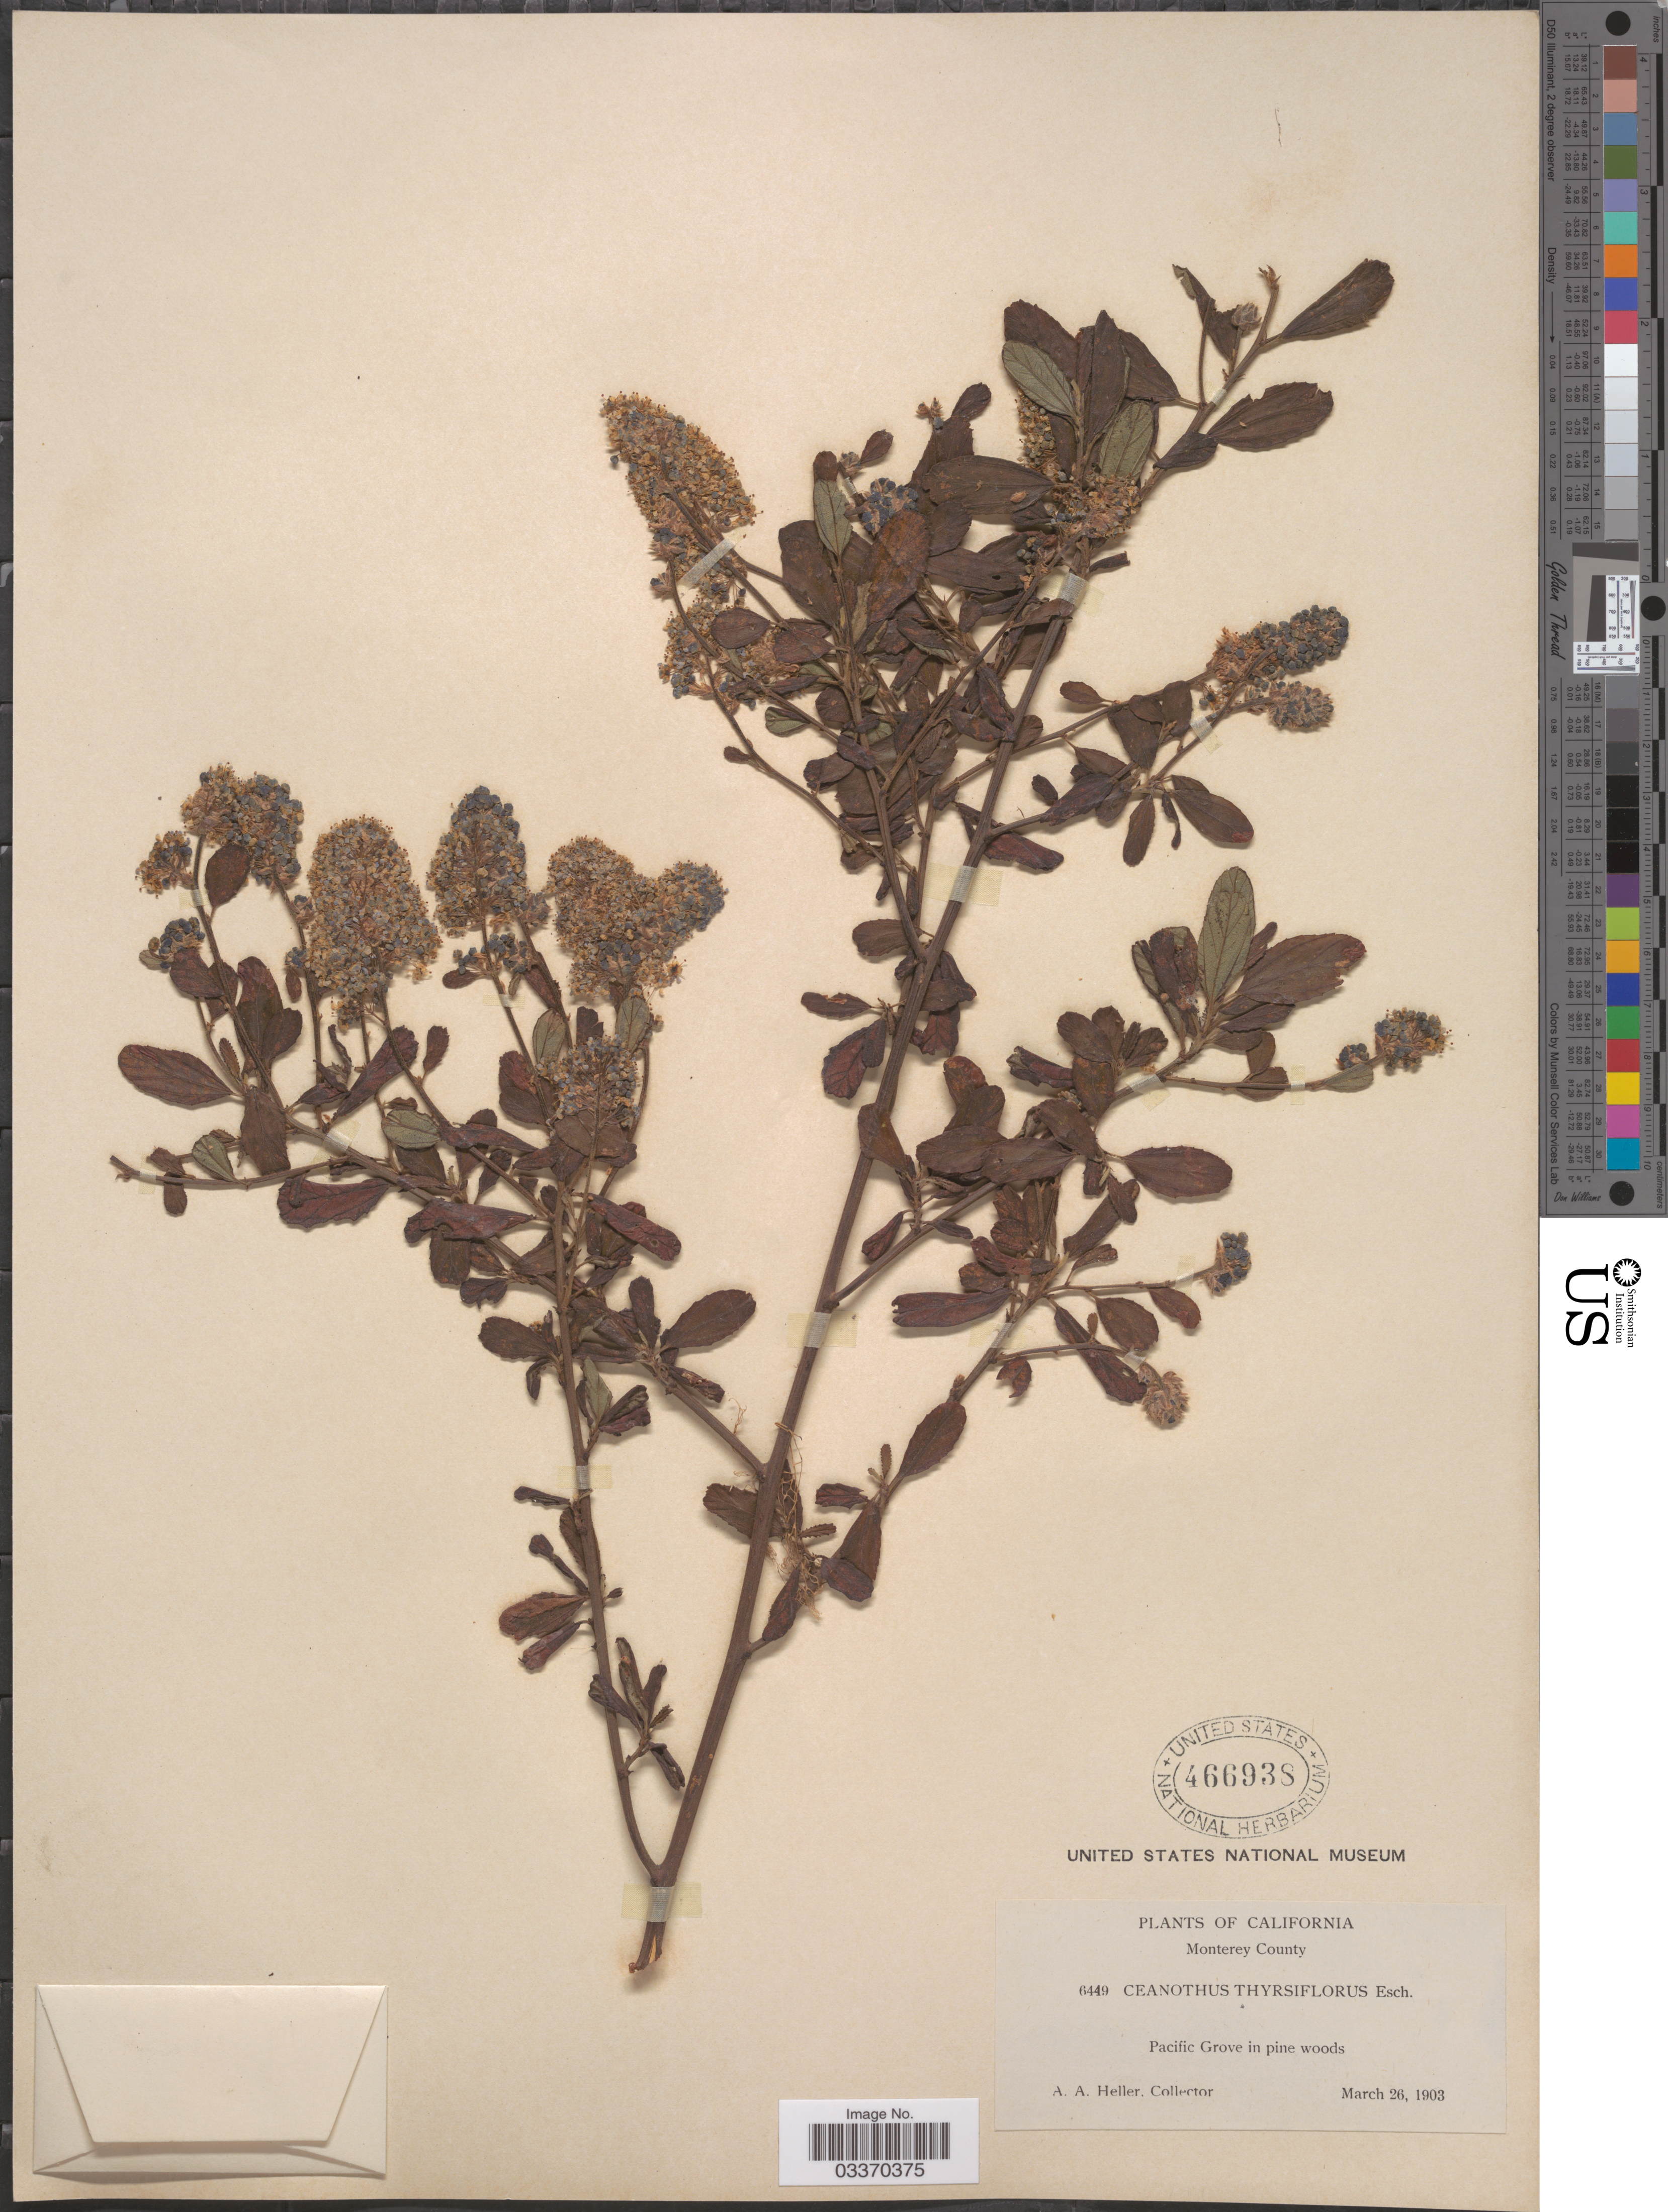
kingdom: Plantae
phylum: Tracheophyta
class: Magnoliopsida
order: Rosales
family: Rhamnaceae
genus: Ceanothus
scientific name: Ceanothus thyrsiflorus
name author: Eschsch.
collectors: A. A. Heller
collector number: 6449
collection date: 1903-03-26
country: United States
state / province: California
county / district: Monterey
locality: Monterey County. Pacific Grove in pine woods.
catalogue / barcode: US 466938